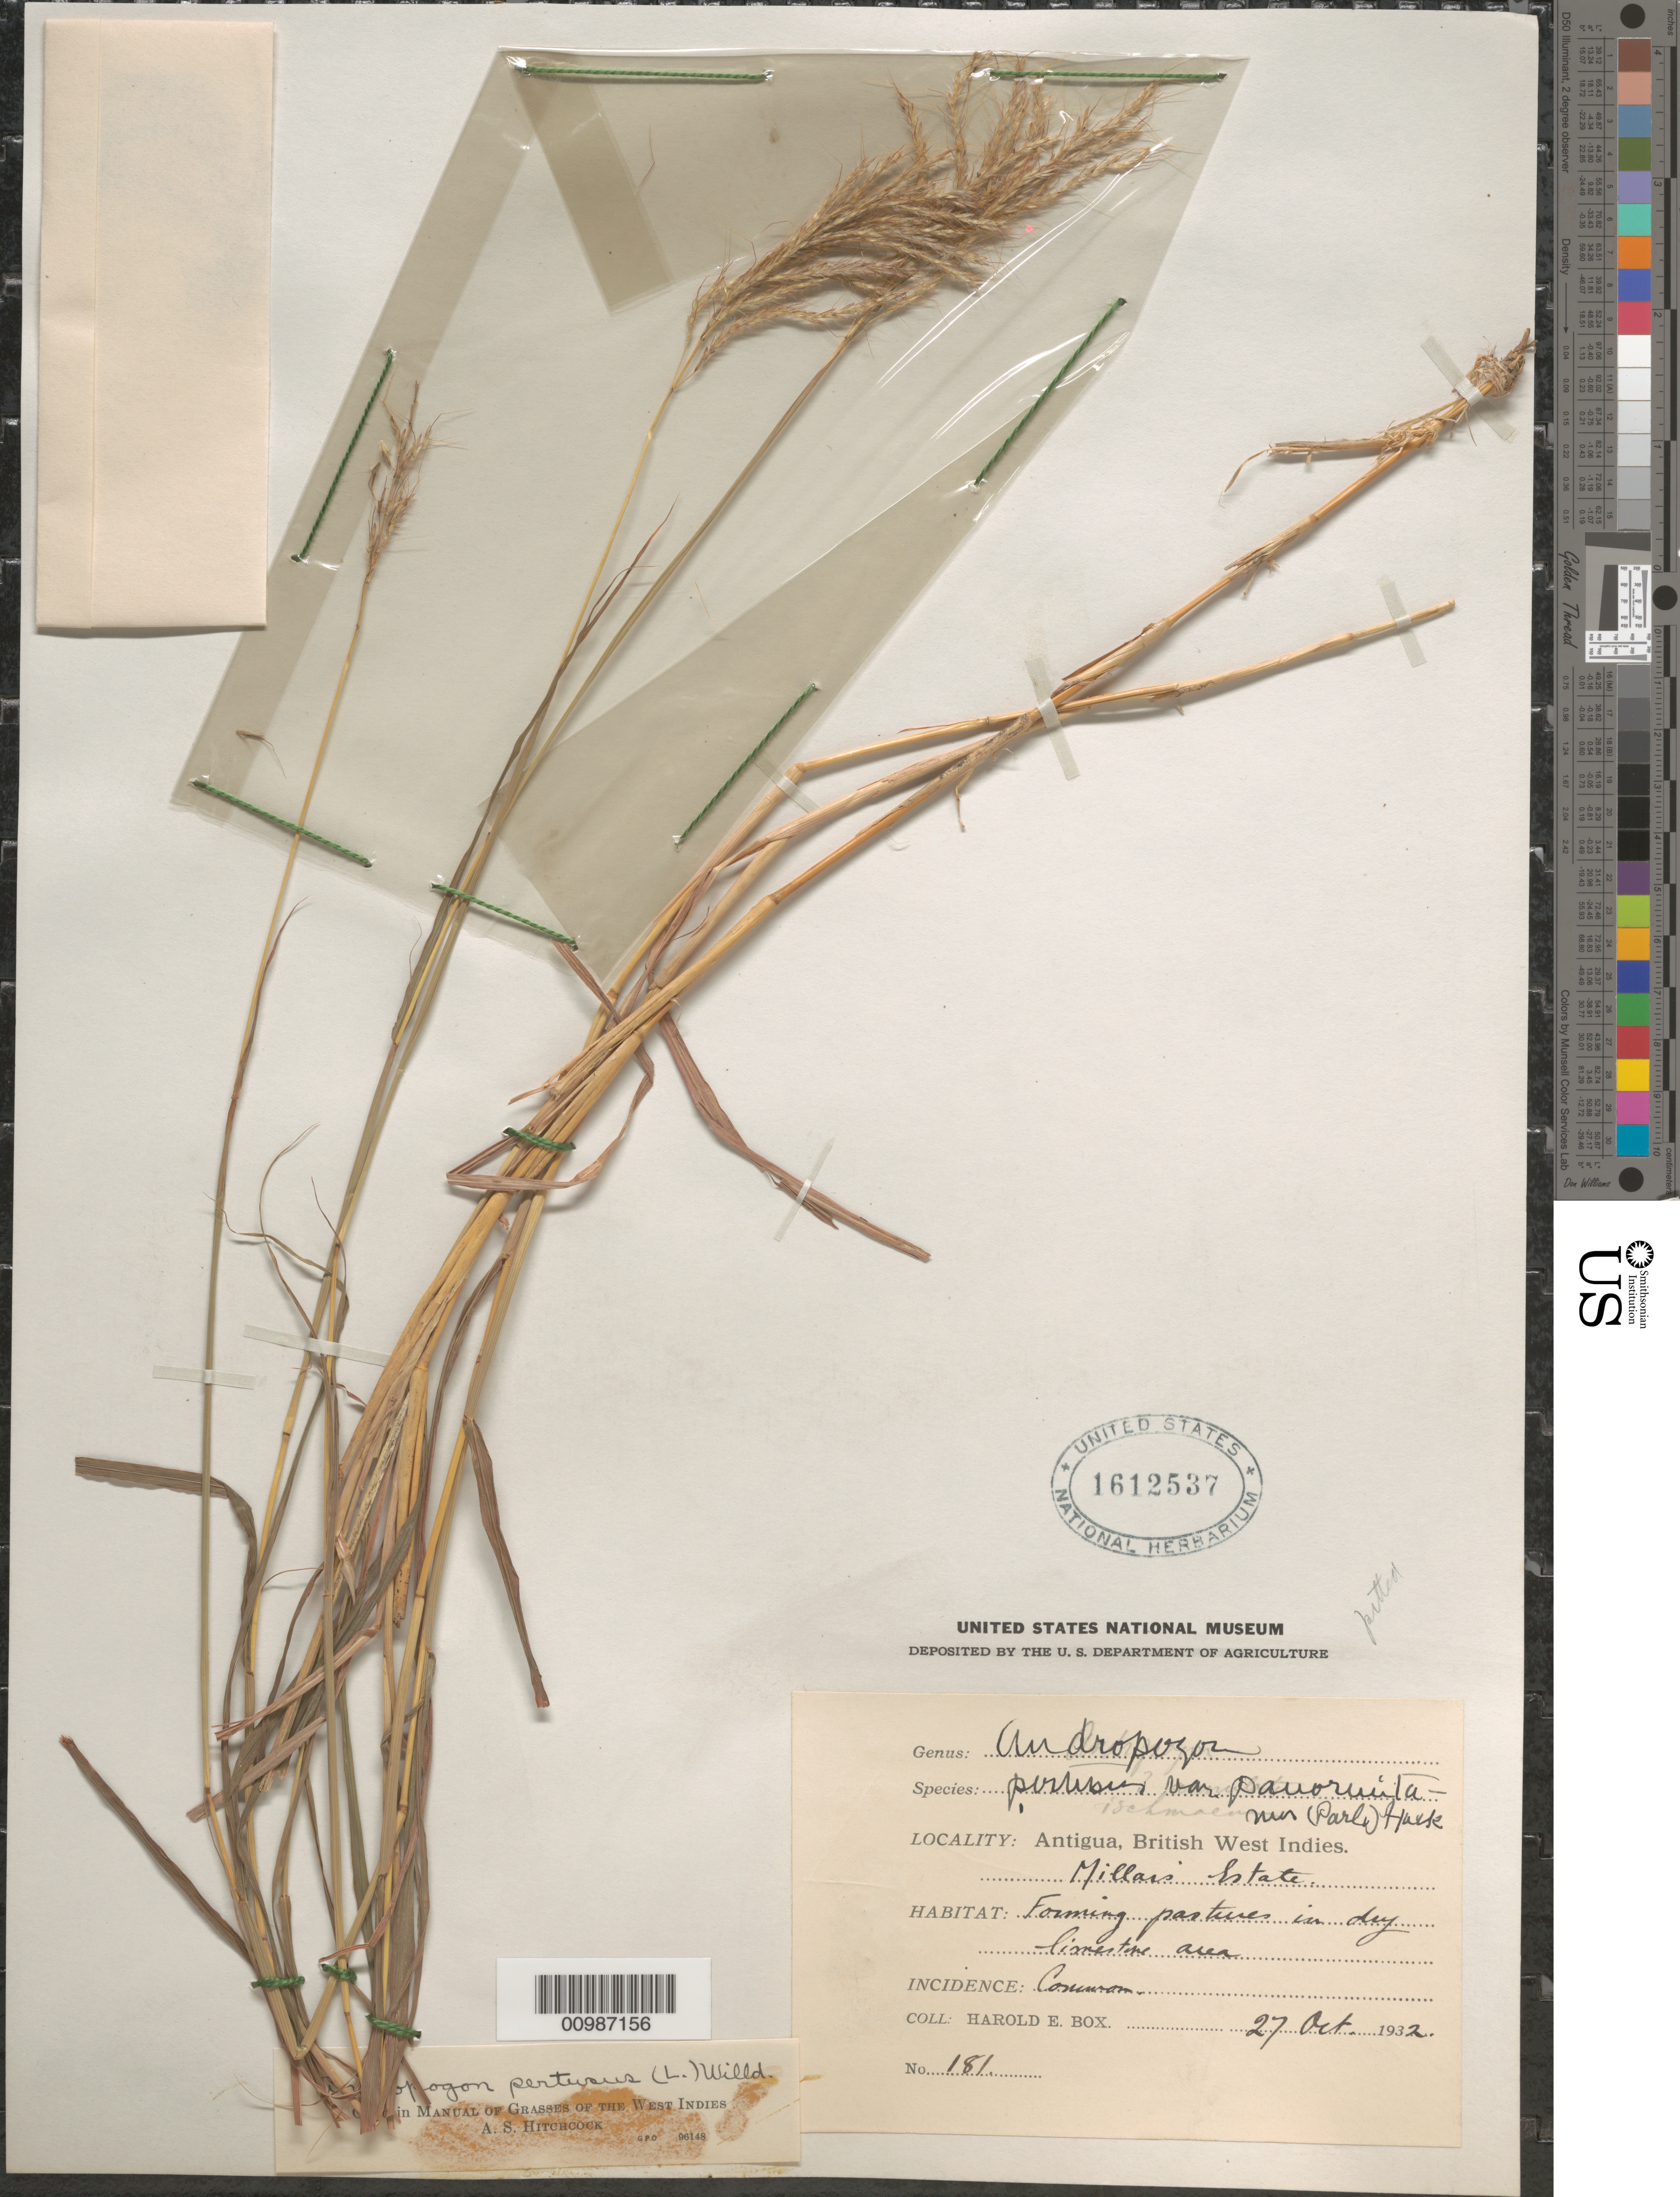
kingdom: Plantae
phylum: Tracheophyta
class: Liliopsida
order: Poales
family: Poaceae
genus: Andropogon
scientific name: Andropogon pertusus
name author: (L.) Willd.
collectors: H. E. Box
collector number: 181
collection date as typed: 27 Oct 1932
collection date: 1932-10-27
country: Antigua and Barbuda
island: Antigua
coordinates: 0 N, 0 E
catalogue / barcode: US 1612537